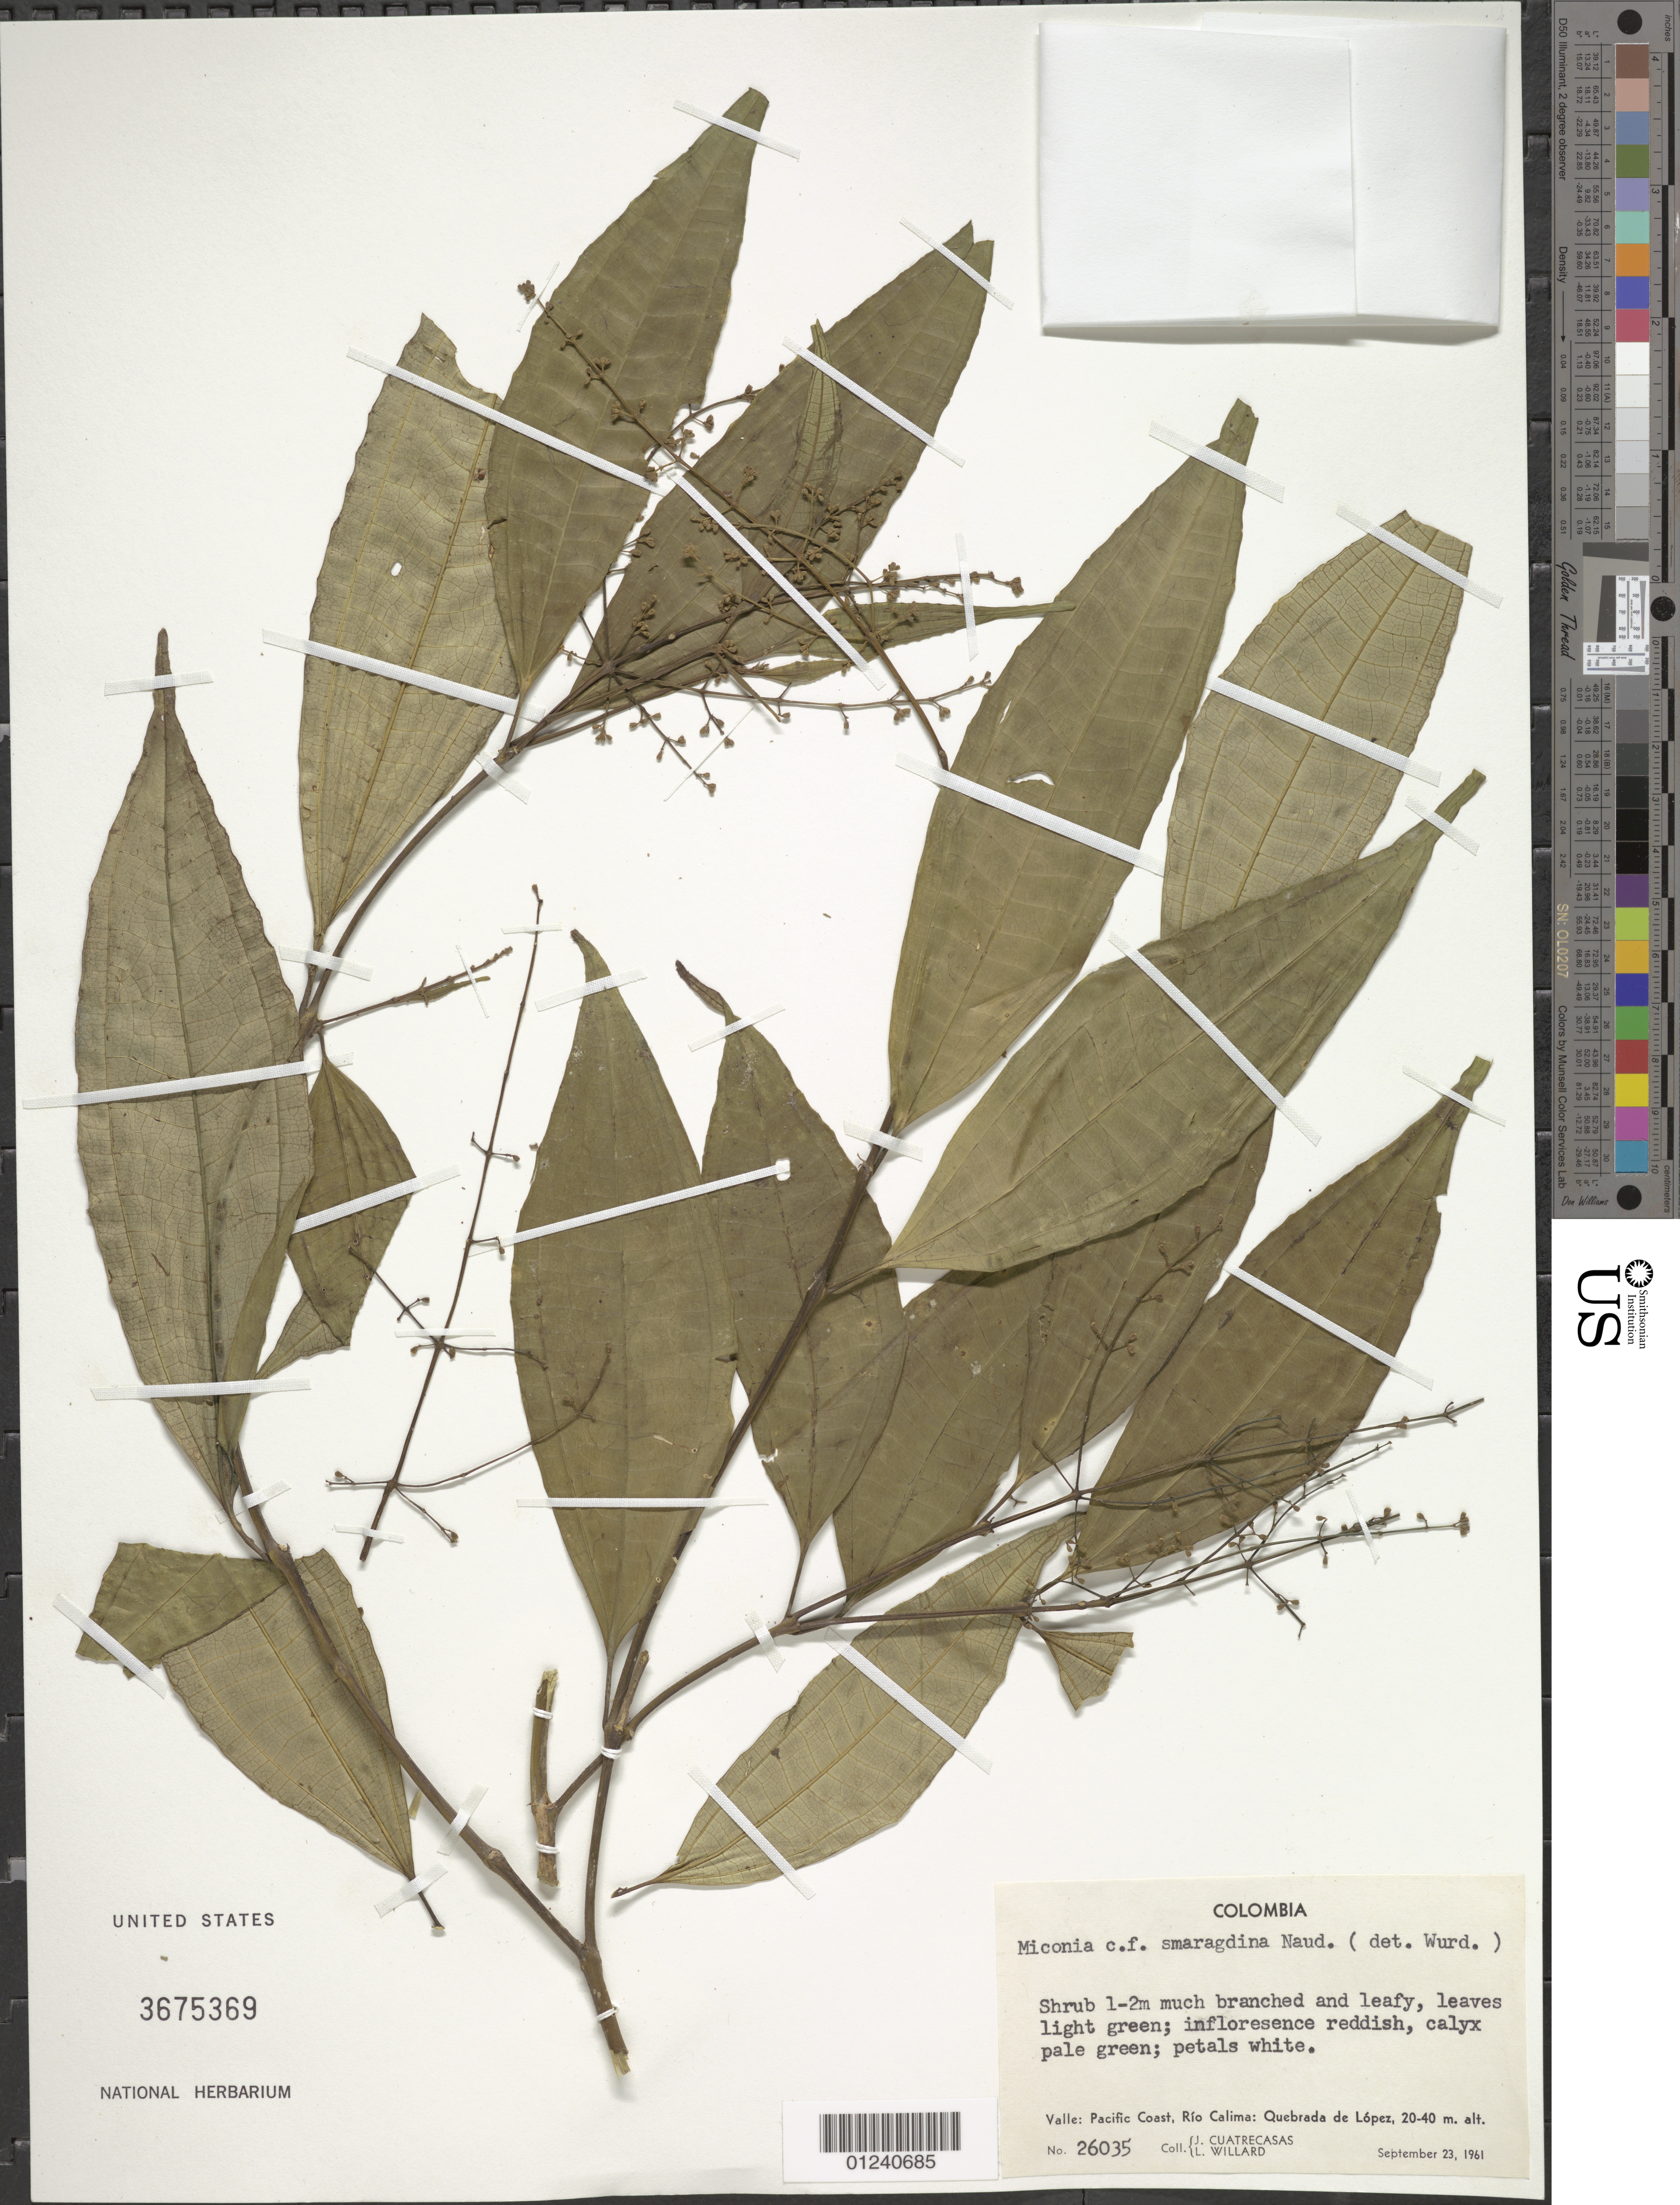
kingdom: Plantae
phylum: Tracheophyta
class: Magnoliopsida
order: Myrtales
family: Melastomataceae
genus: Miconia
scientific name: Miconia smaragdina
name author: Naudin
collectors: J. Cuatrecasas & L. Willard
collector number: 26035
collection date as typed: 23 Sep 1961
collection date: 1961-09-23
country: Colombia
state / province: Valle del Cauca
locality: Pacific Coast, Río Calima: Quebrada de López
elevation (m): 20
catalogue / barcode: US 3675369